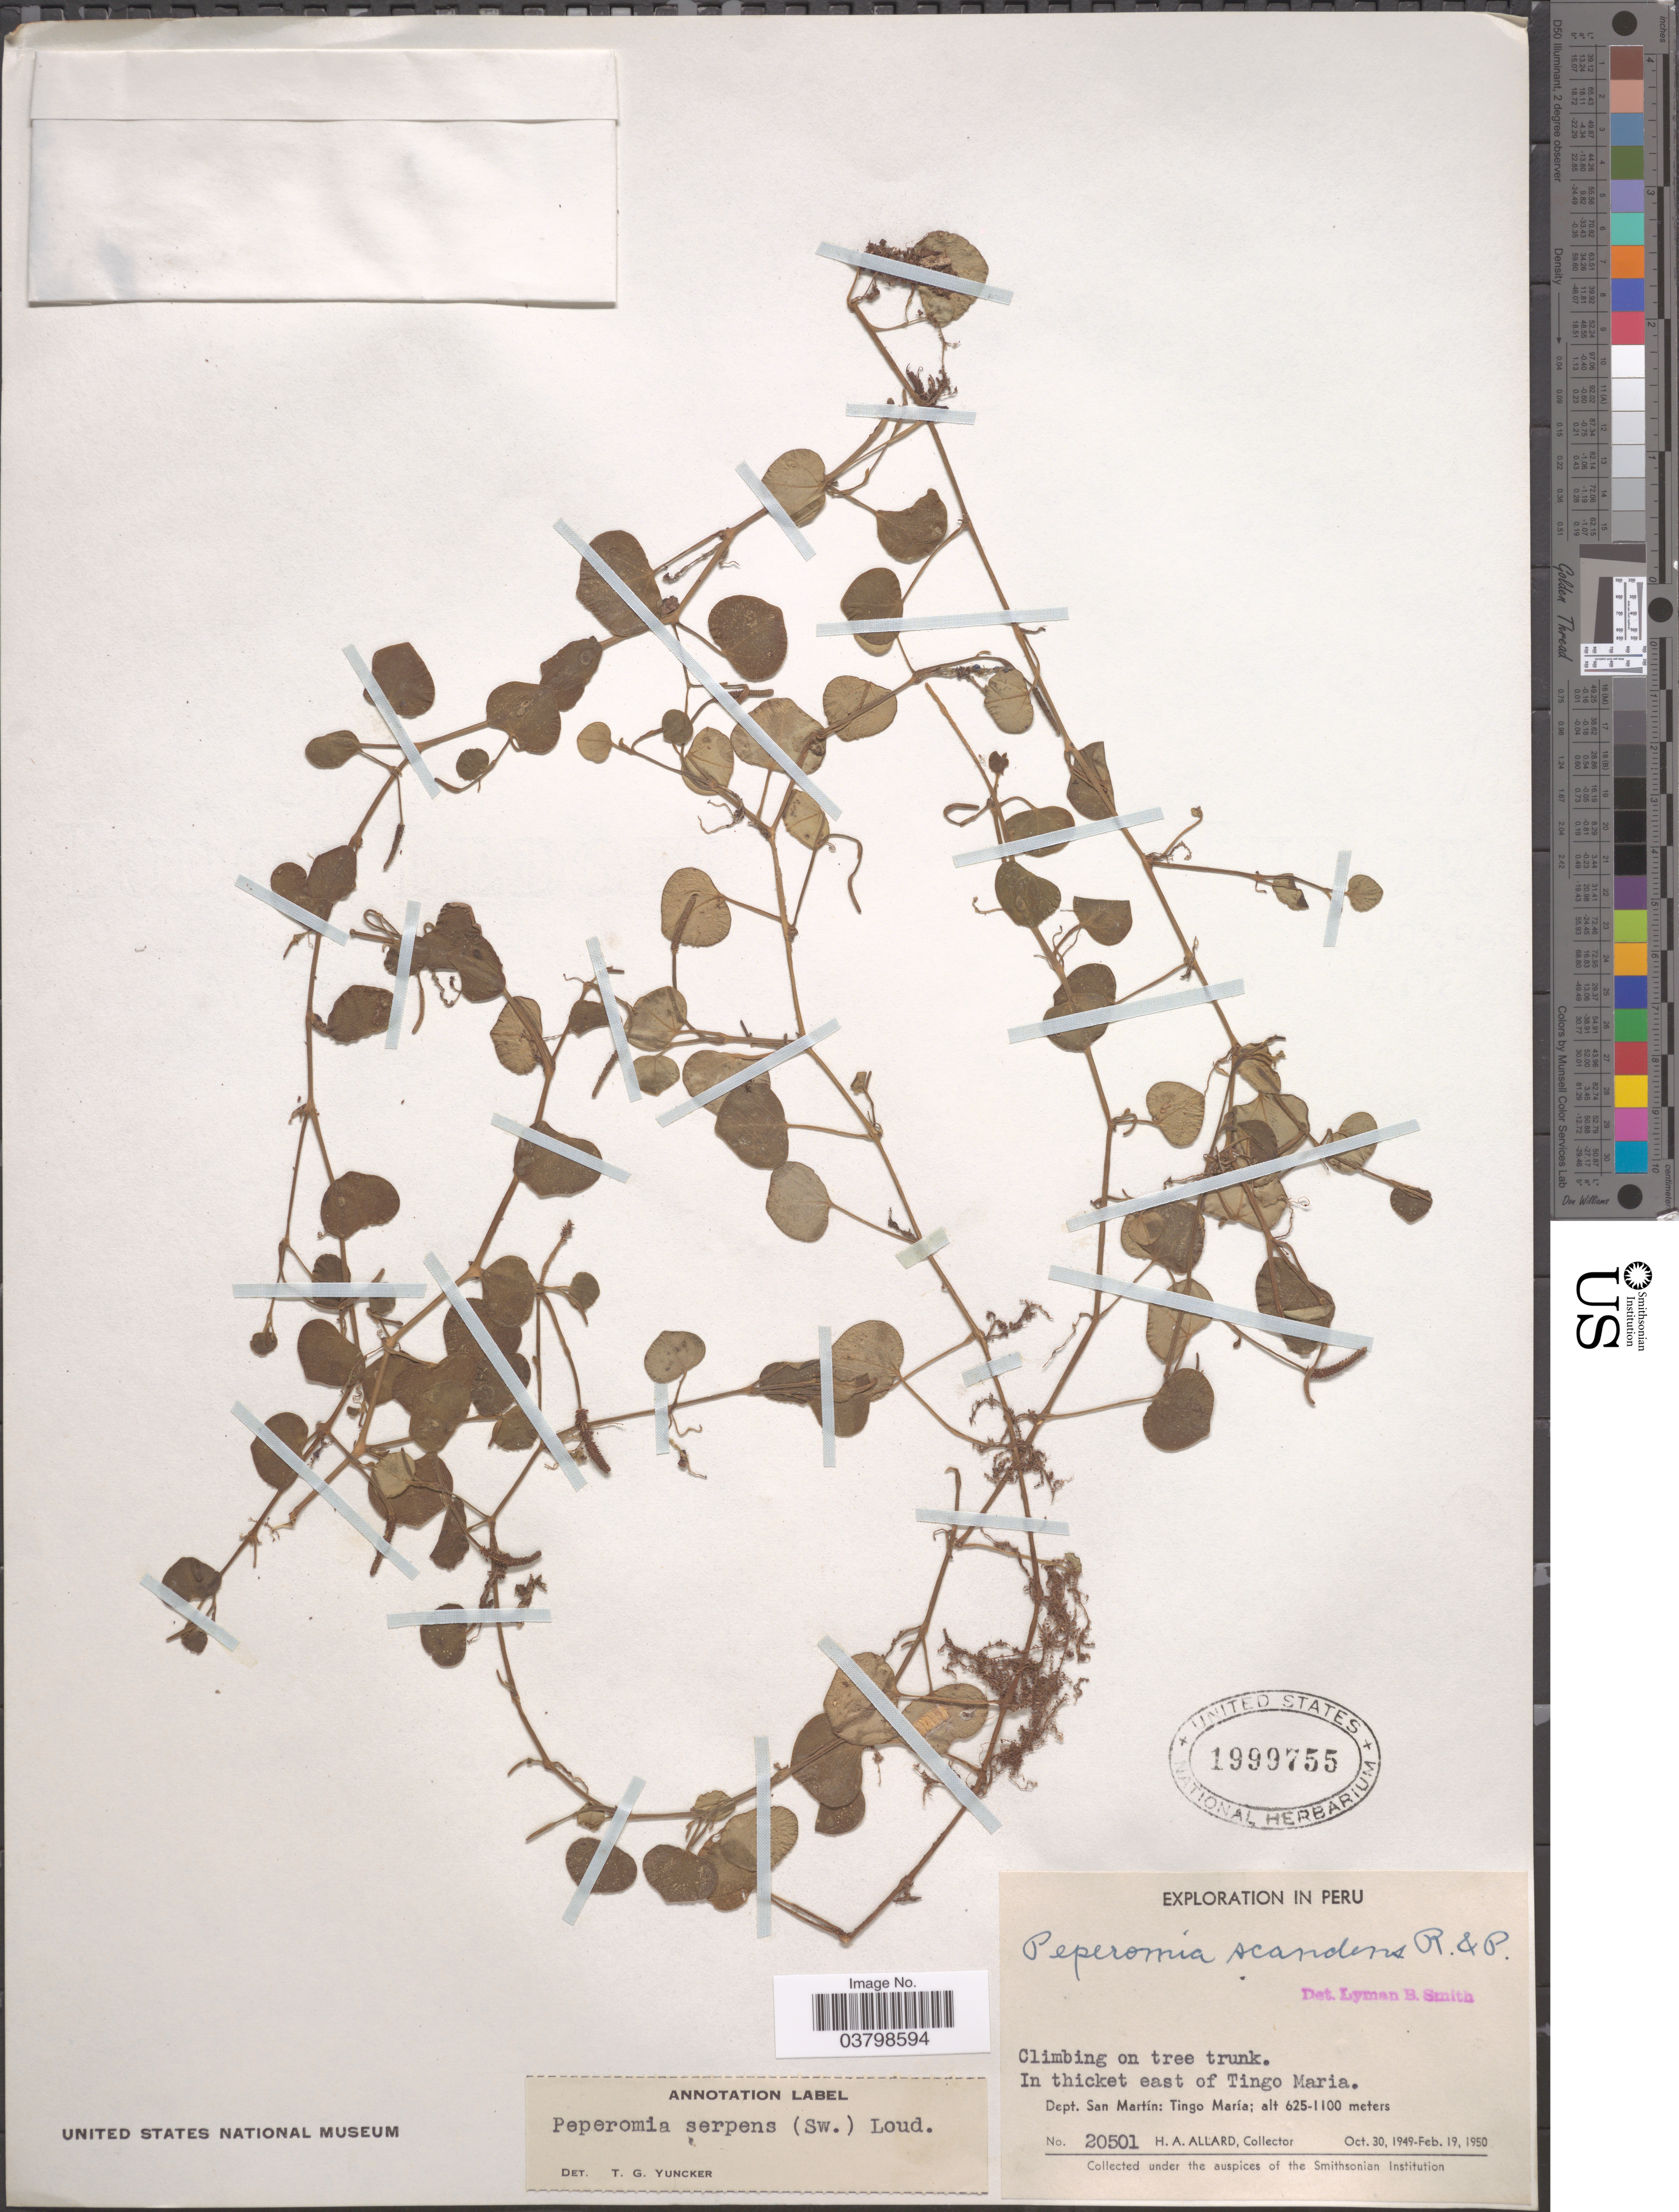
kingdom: Plantae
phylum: Tracheophyta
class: Magnoliopsida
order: Piperales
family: Piperaceae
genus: Peperomia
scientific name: Peperomia serpens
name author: (Sw.) Loudon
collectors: H. A. Allard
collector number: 20501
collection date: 1949-10-30/1950-02-19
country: Peru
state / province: San Martín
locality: In thicket east of Tingo Maria. Dept. San Martín: Tingo María.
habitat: in thicket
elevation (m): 625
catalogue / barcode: US 1999755